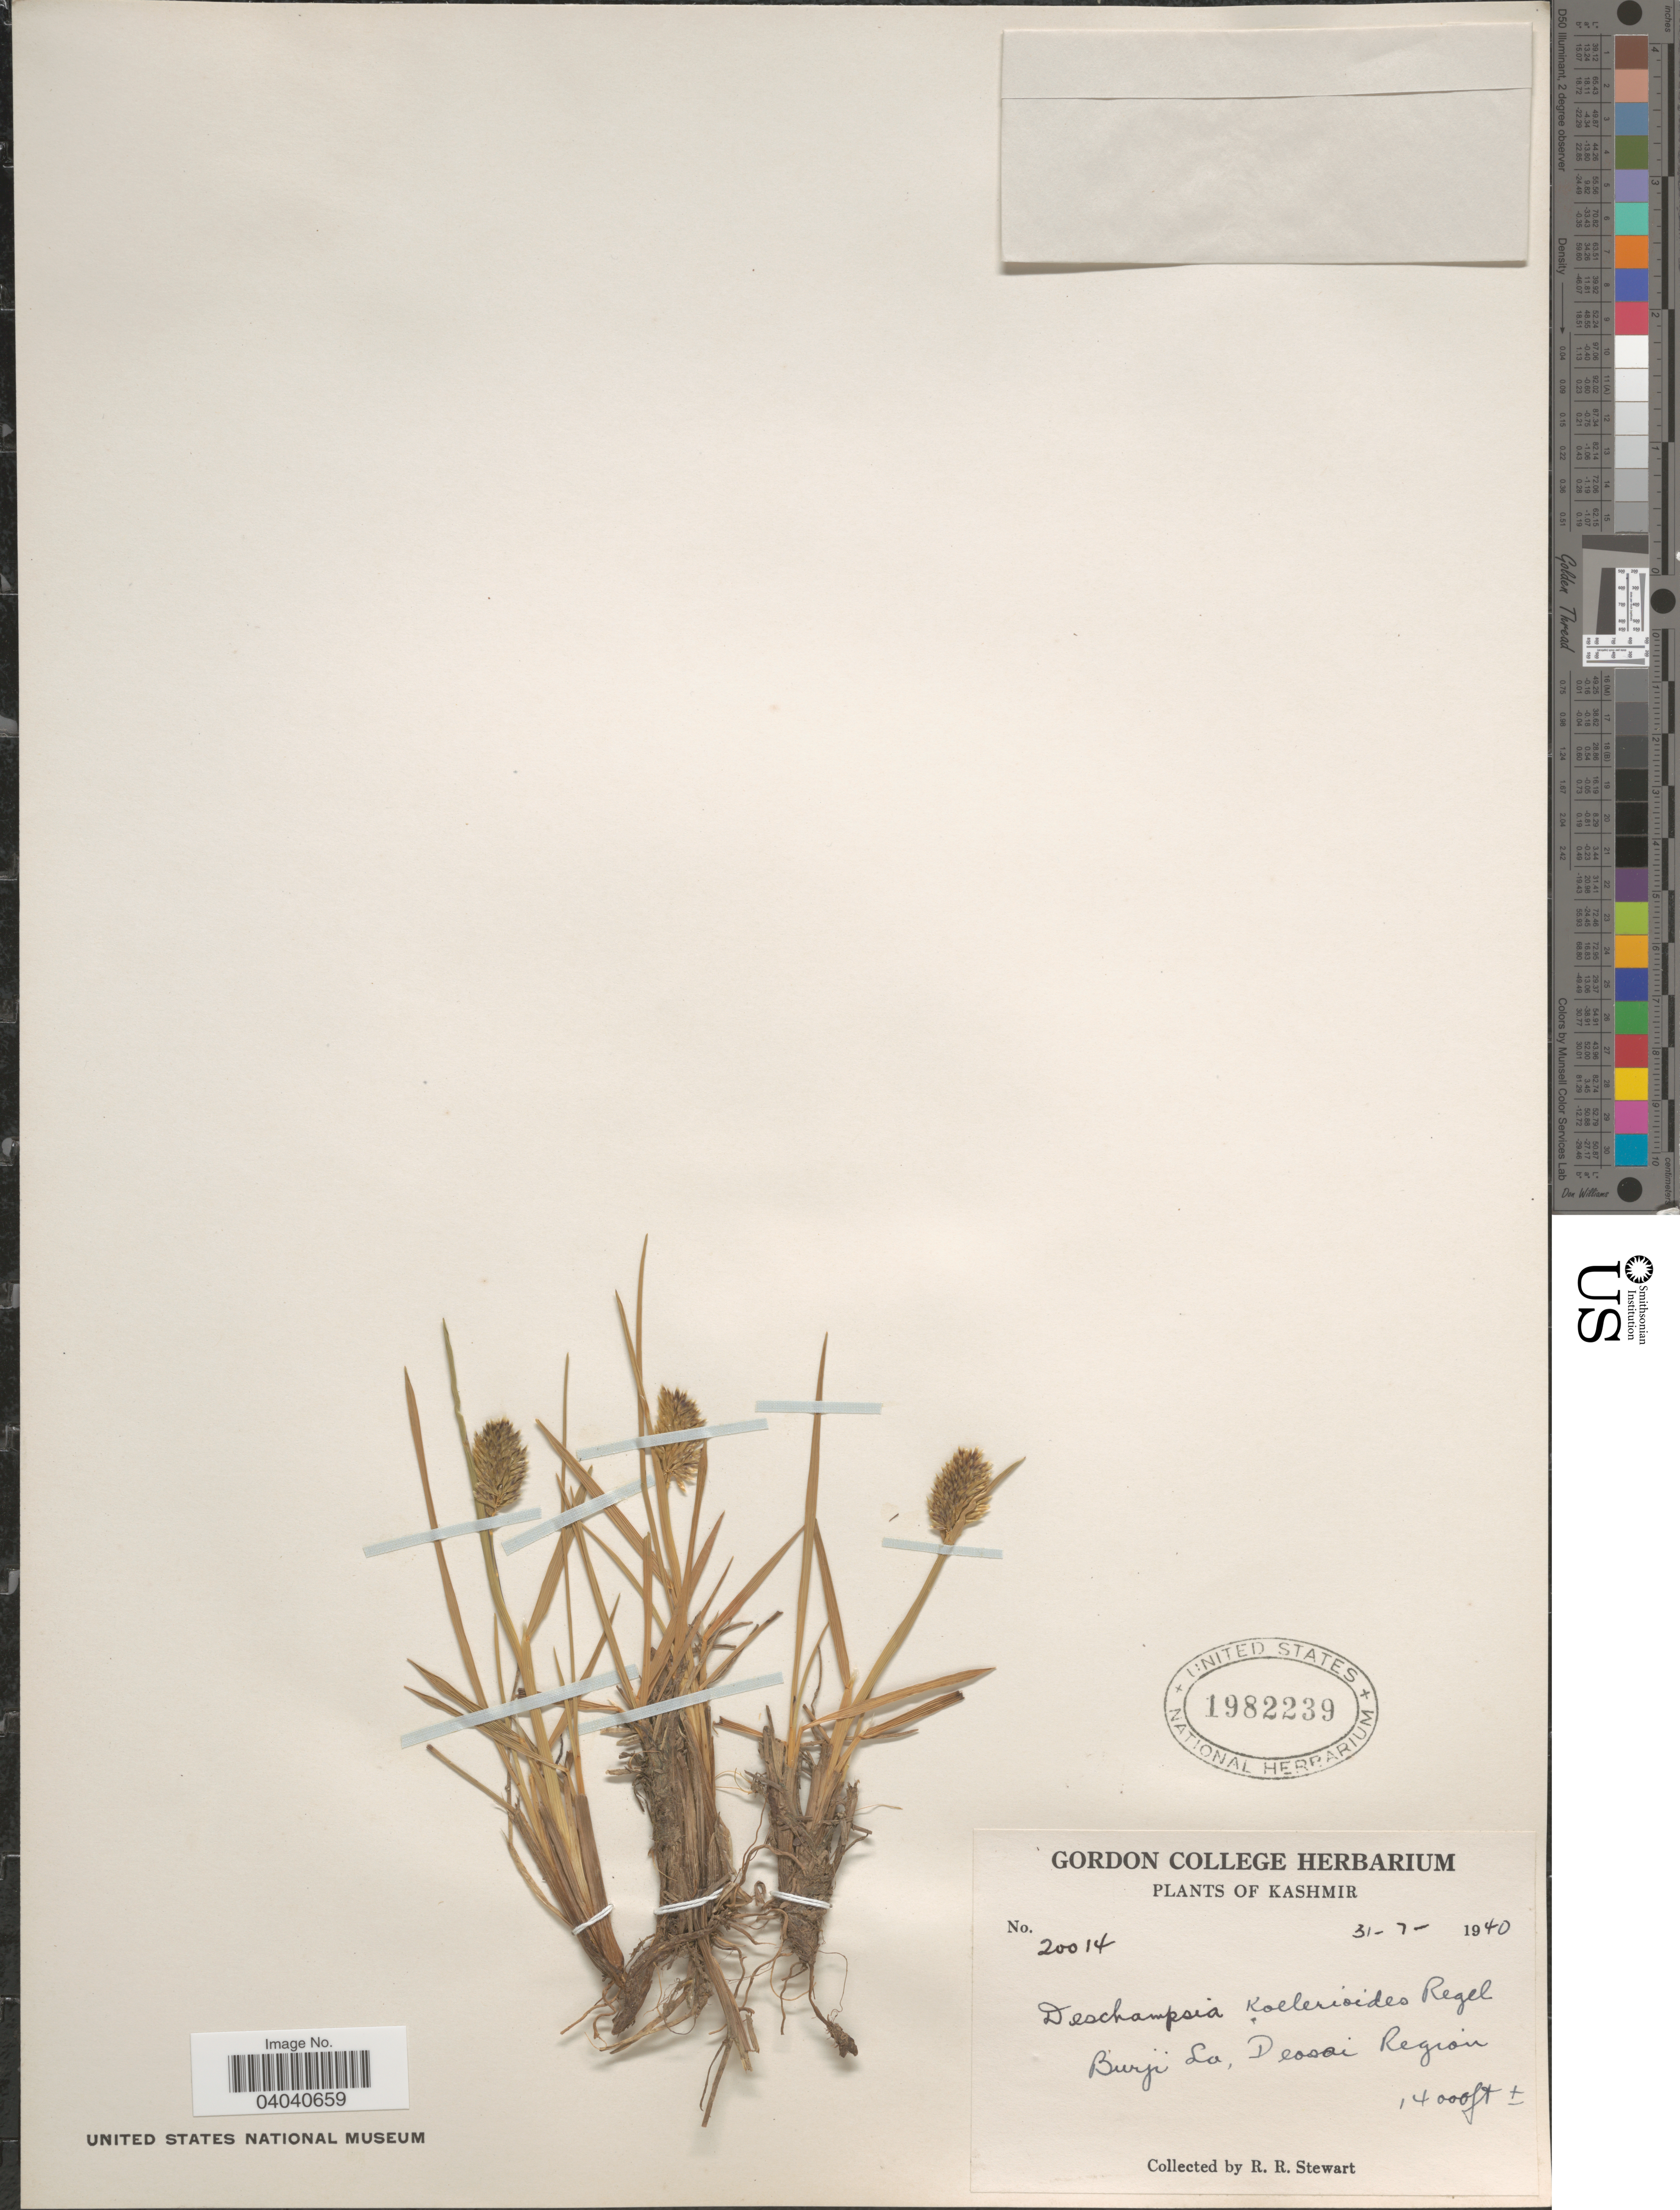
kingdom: Plantae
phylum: Tracheophyta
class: Liliopsida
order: Poales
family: Poaceae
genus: Deschampsia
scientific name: Deschampsia koelerioides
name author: Regel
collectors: R. Stewart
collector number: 20014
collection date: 1940-07-31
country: India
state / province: Jammu and Kashmir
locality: Kashmir. Burji La, Deosai Region.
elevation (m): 4267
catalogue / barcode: US 1982239